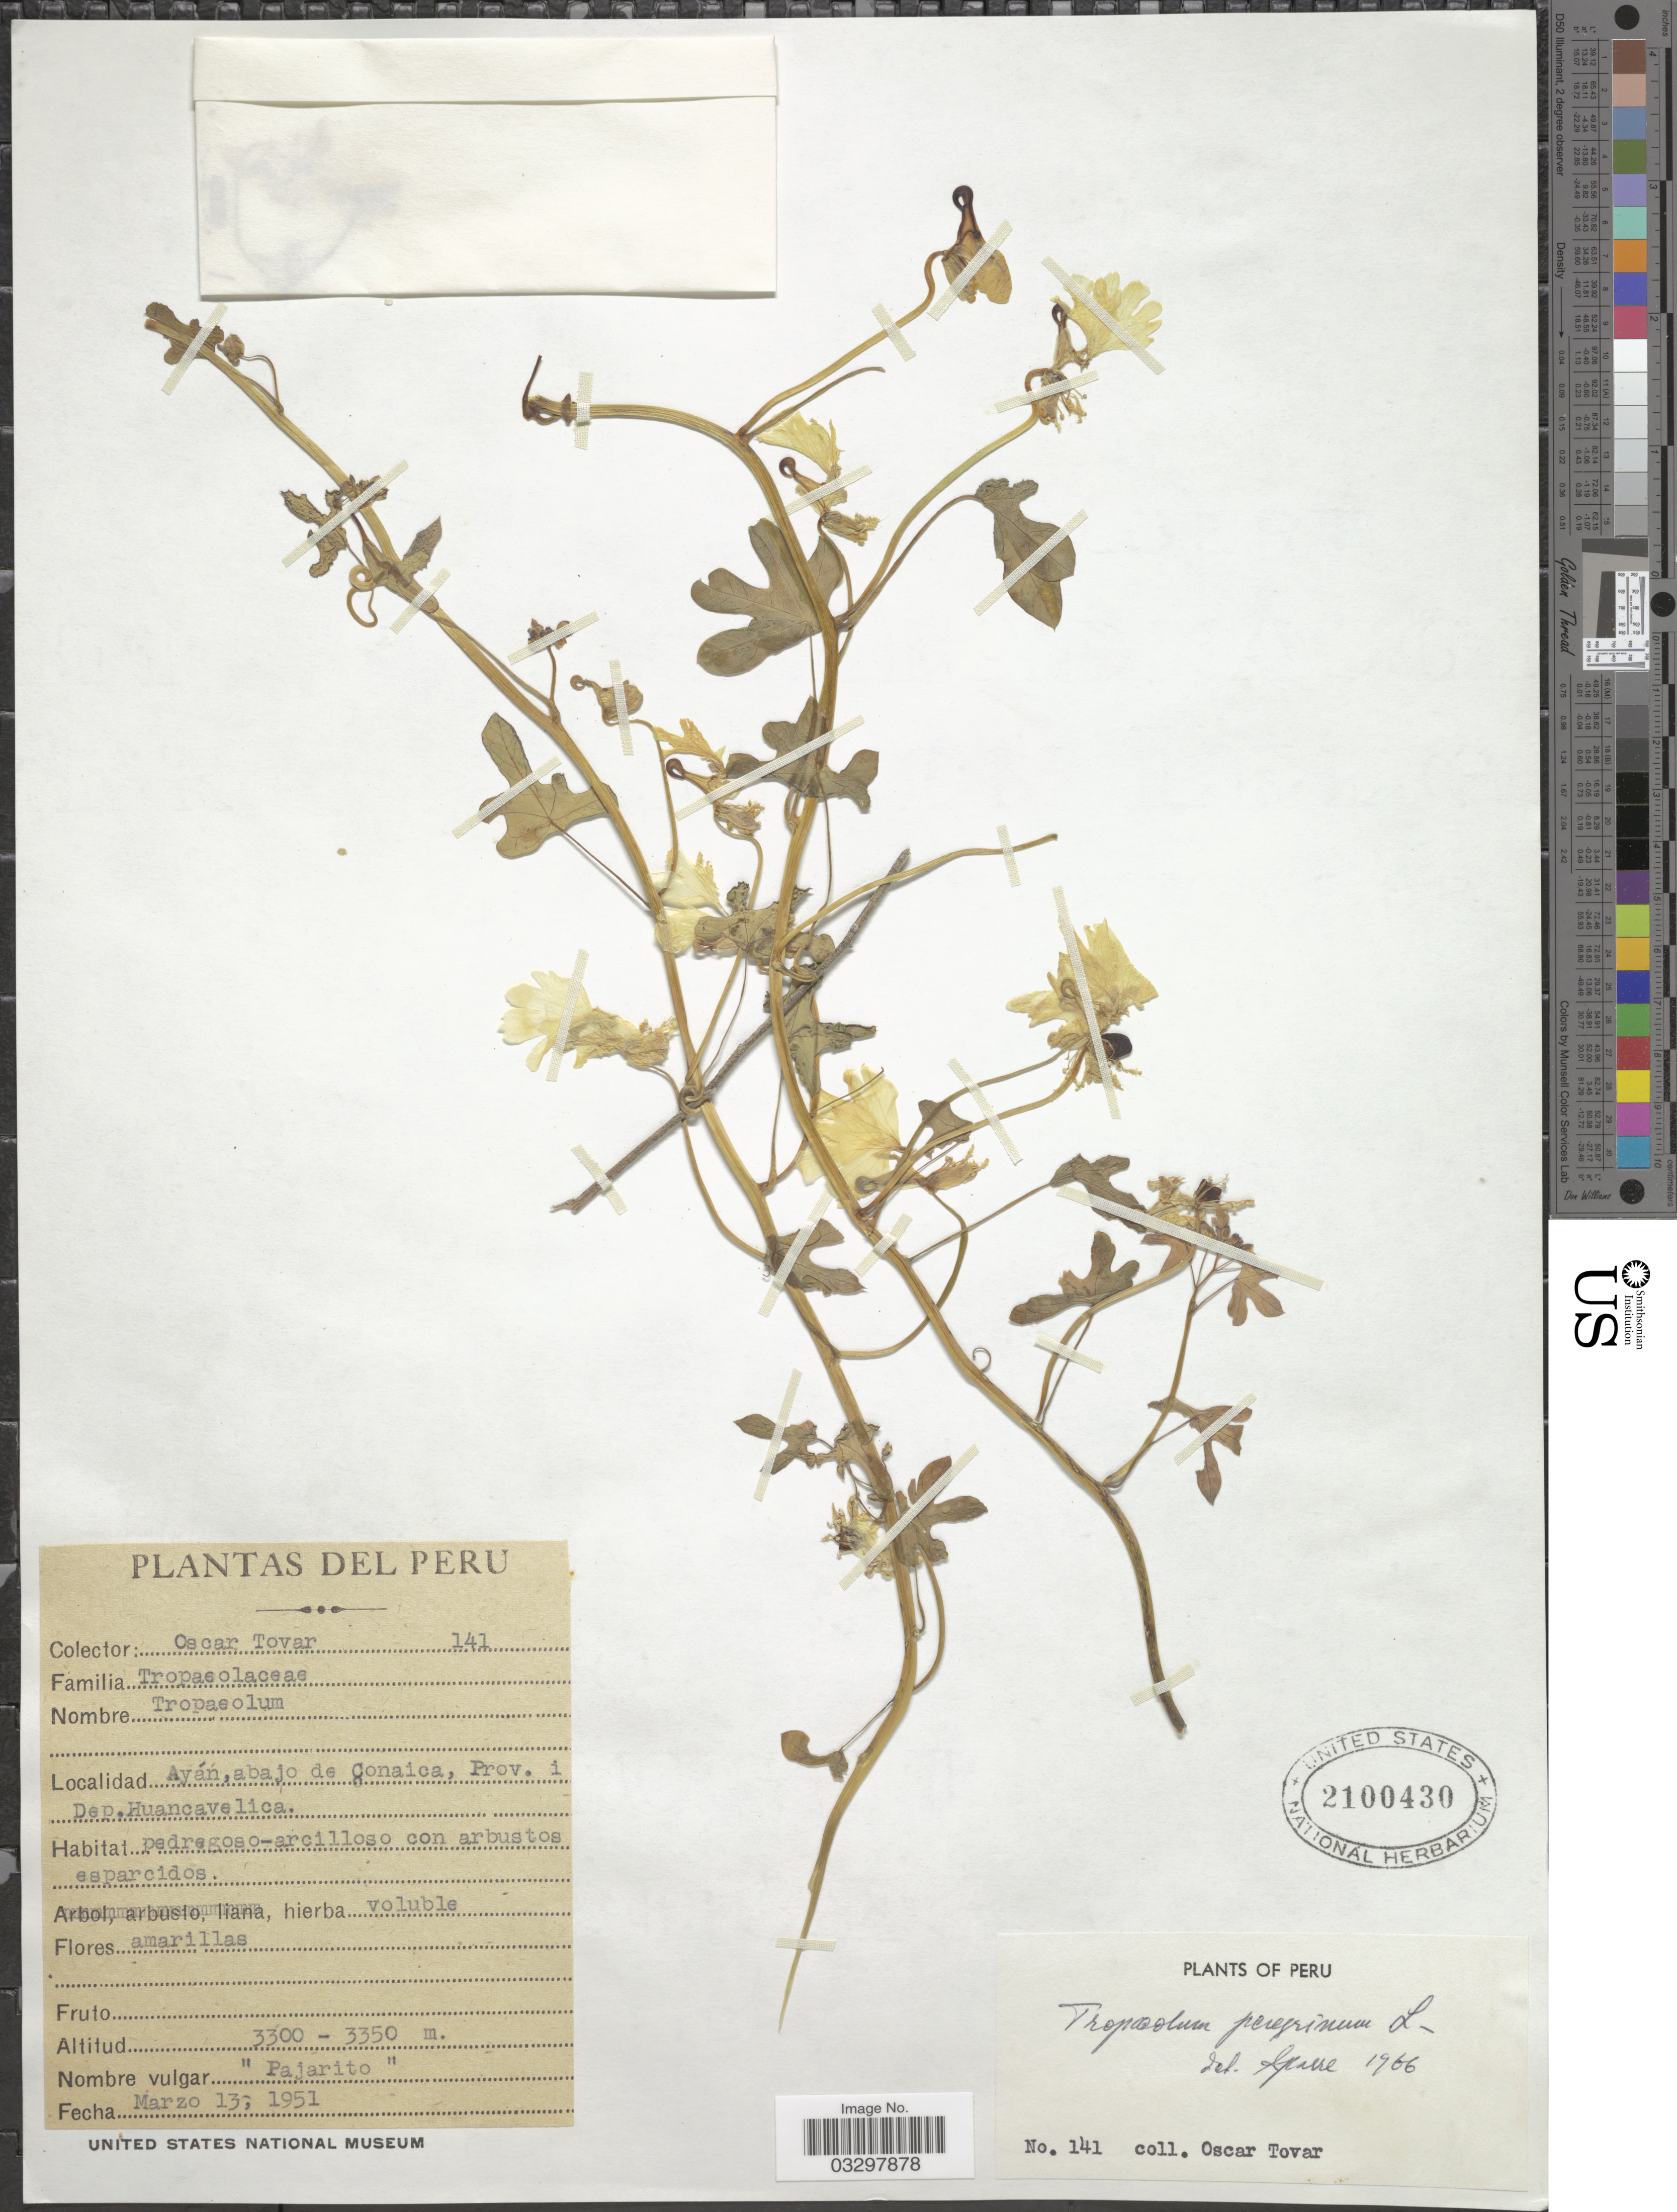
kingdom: Plantae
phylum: Tracheophyta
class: Magnoliopsida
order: Brassicales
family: Tropaeolaceae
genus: Tropaeolum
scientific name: Tropaeolum peregrinum var. peregrinum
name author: L.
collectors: Ó. Tovar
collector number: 141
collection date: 1951-03-13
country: Peru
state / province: Huancavelica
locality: Ayán, abajo de Conaica, Prov. i Dep. Huancavelica.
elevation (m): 3300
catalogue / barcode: US 2100430